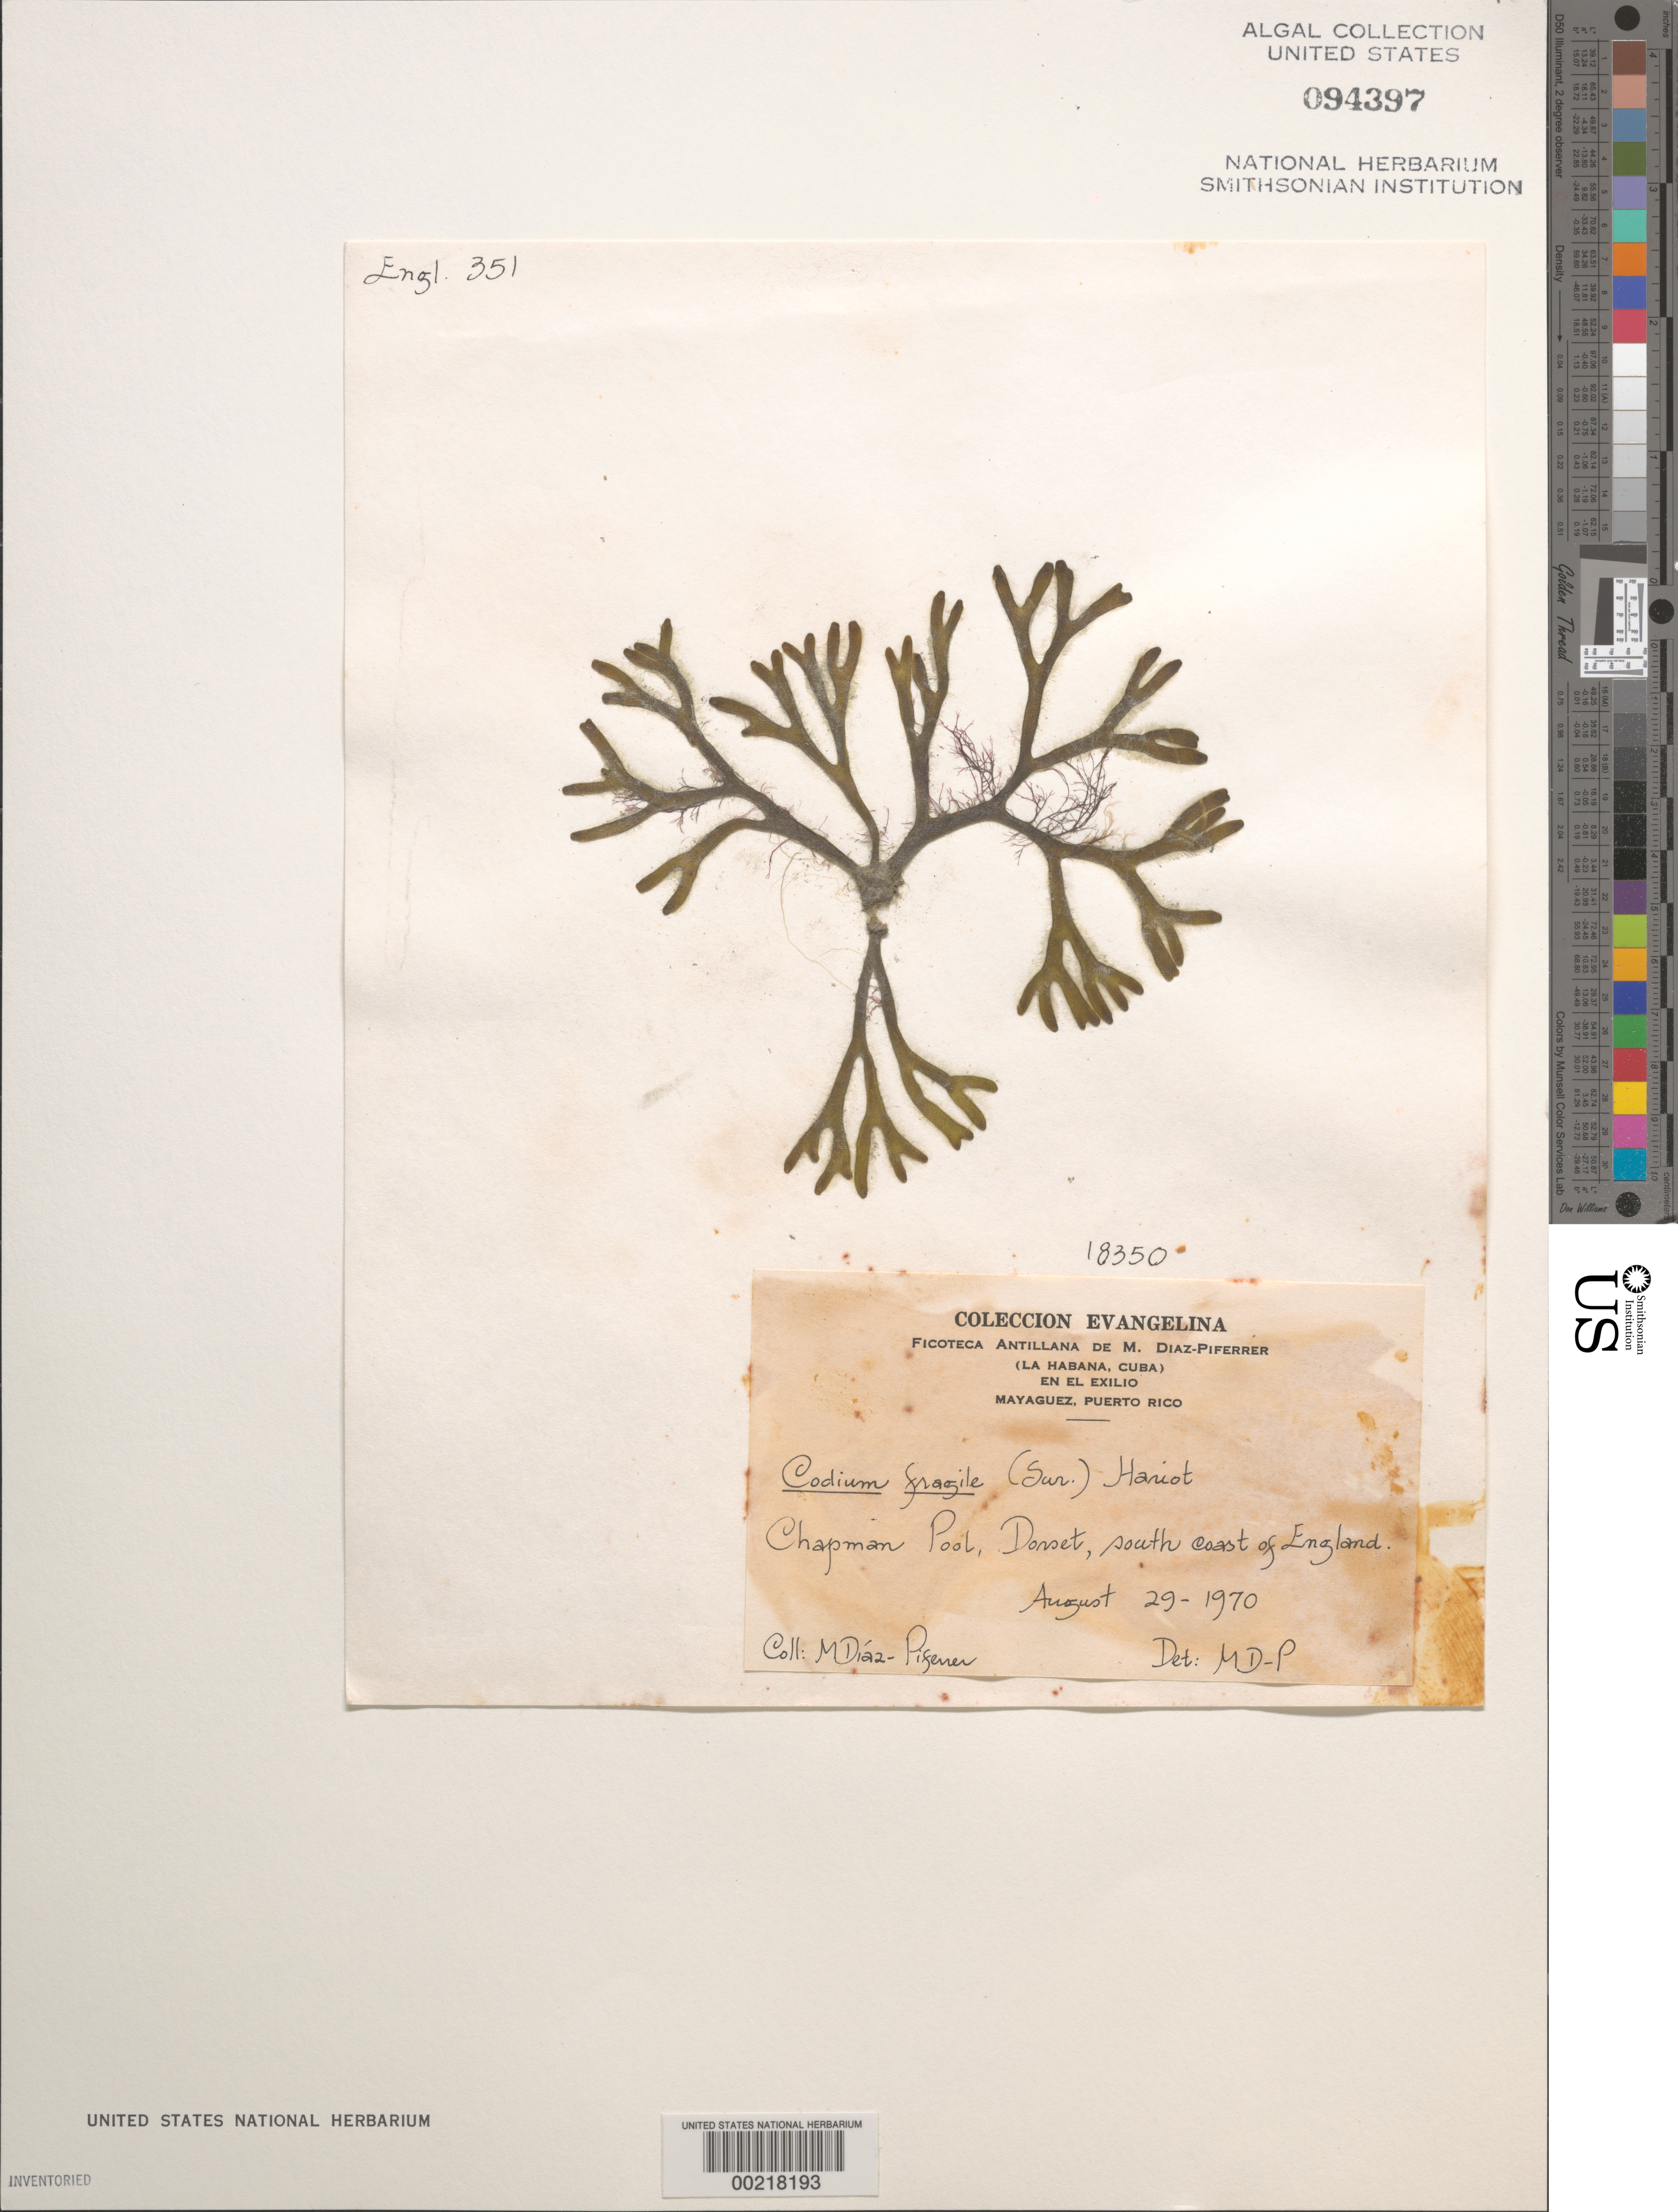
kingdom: Plantae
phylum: Chlorophyta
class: Ulvophyceae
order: Bryopsidales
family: Codiaceae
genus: Codium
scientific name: Codium fragile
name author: (Suringar) P. Hariot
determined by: Diaz-Piferrer, M.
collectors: M. Diaz-Piferrer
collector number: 18350 & ENGL. 351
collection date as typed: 29 Aug 1970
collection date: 1970-08-29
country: United Kingdom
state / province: England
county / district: Dorset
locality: Chapman Pool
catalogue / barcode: US 94397